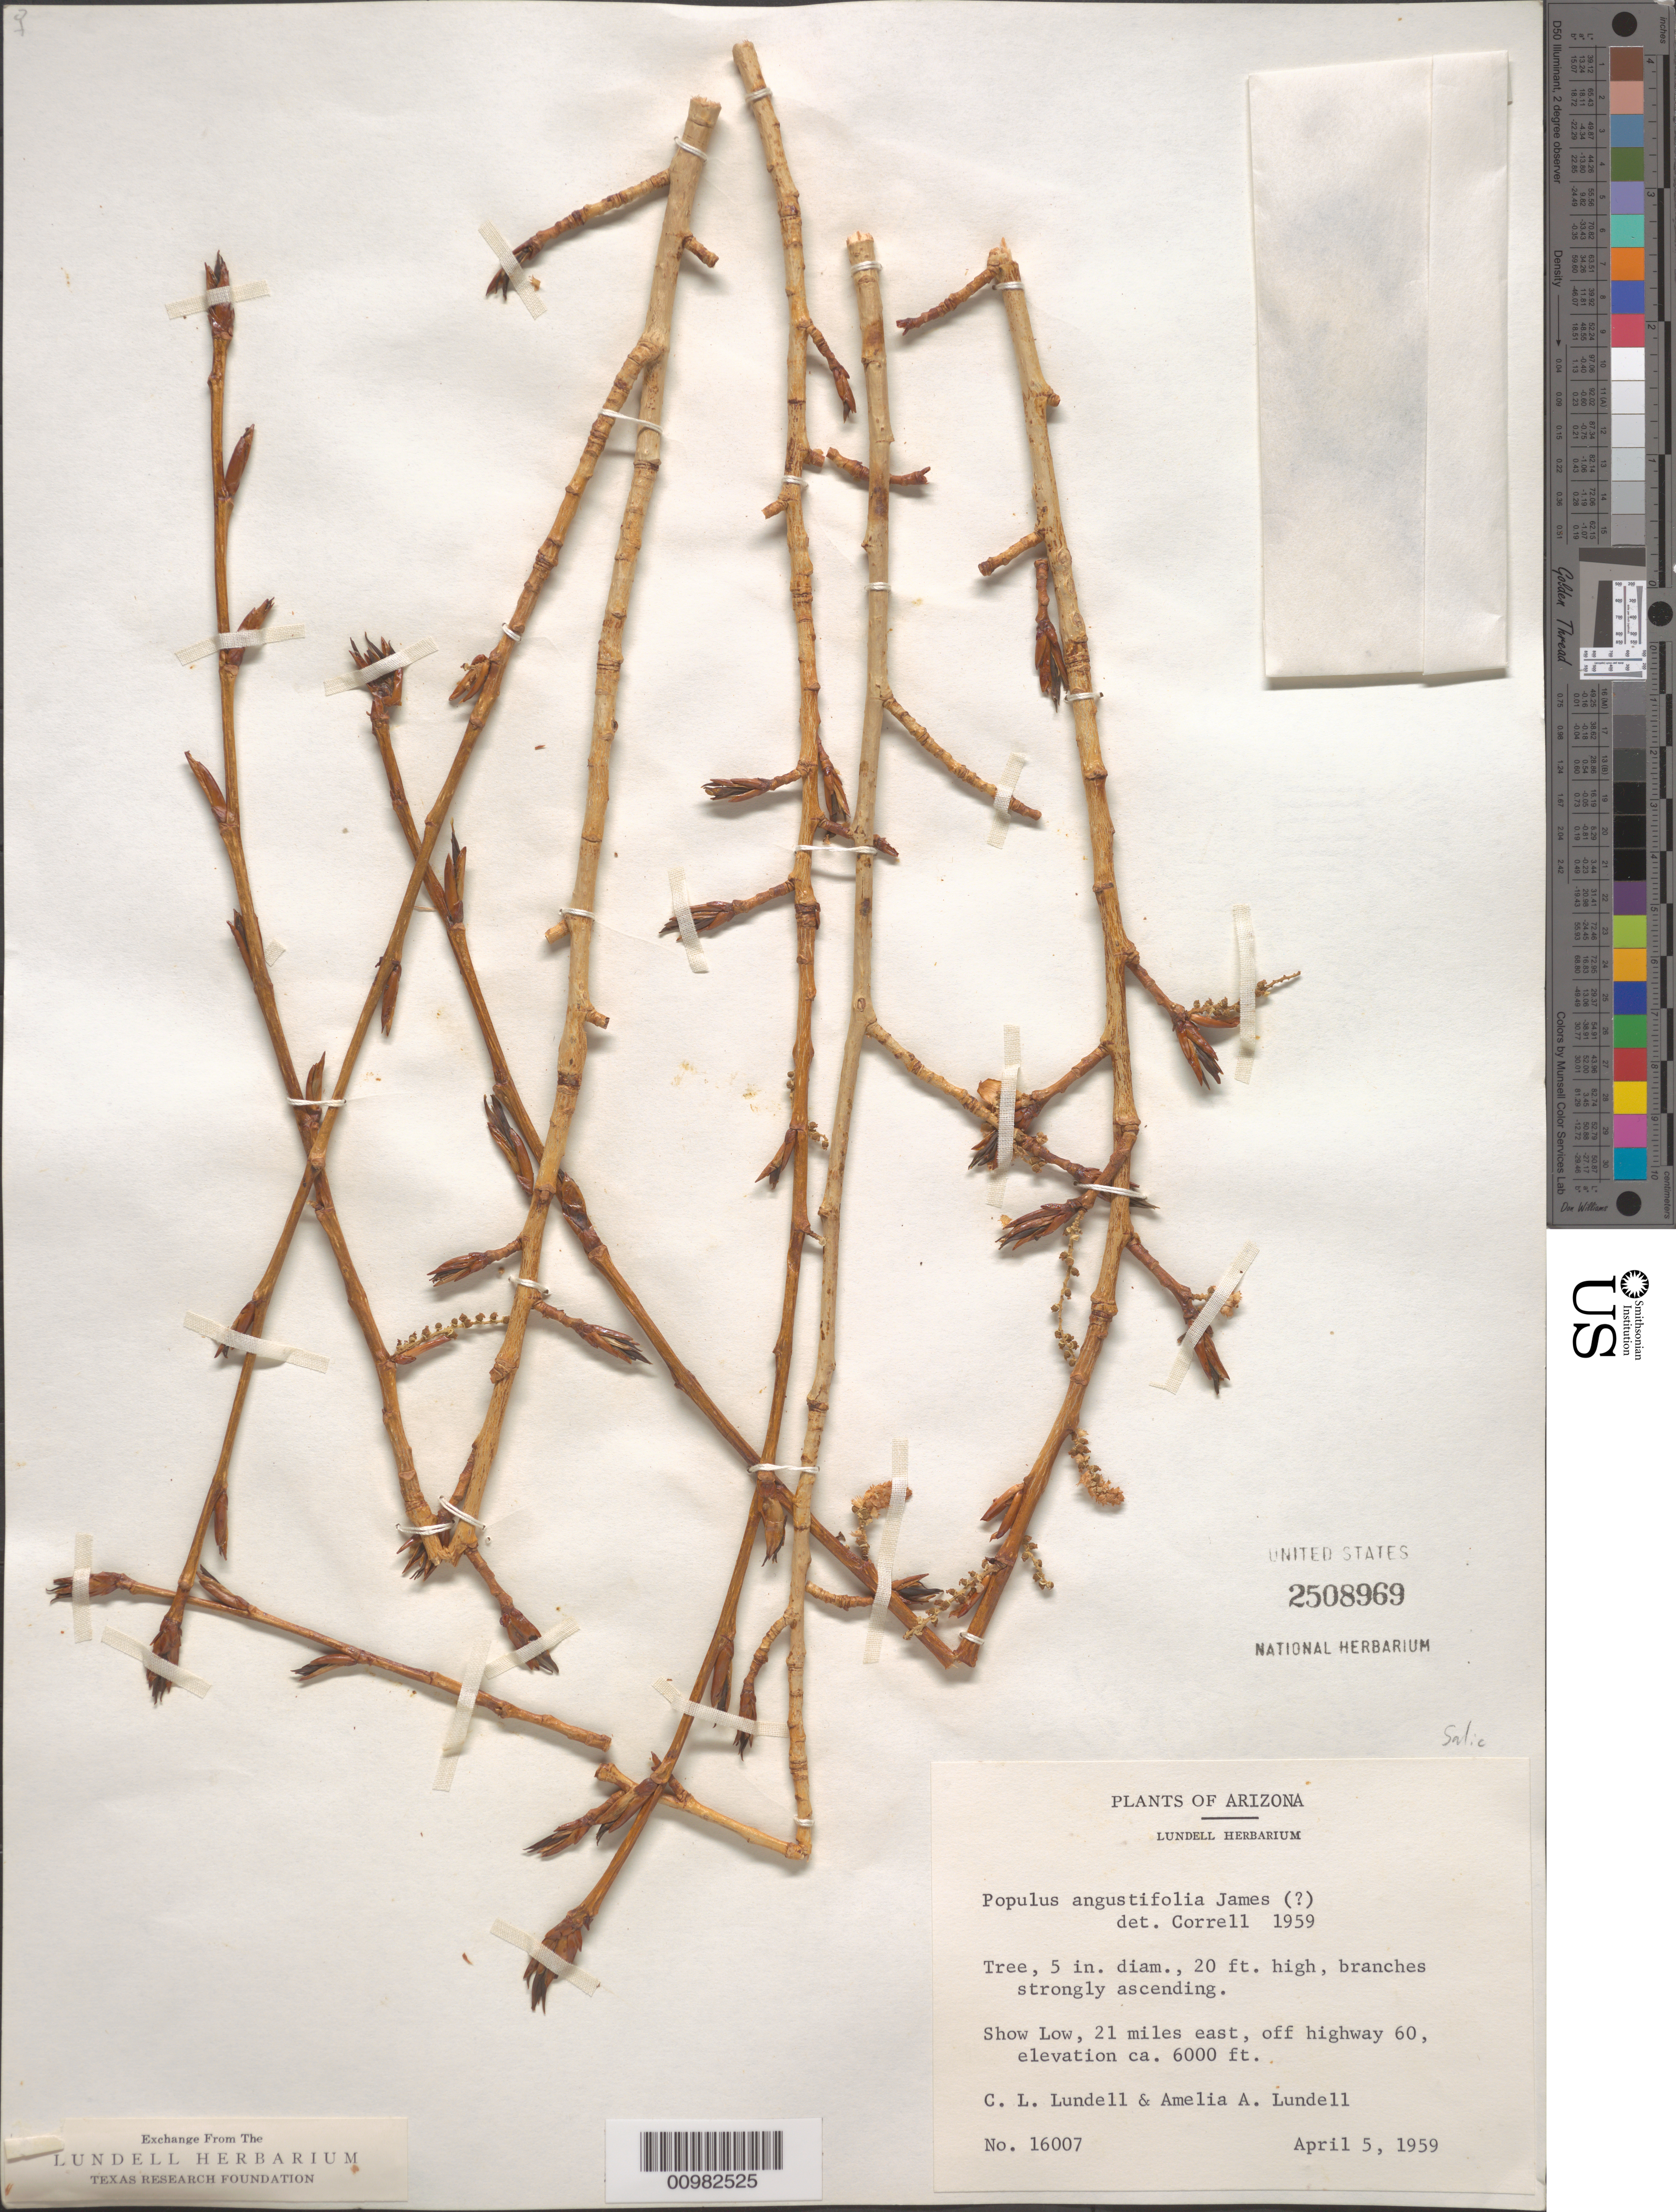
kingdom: Plantae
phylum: Tracheophyta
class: Magnoliopsida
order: Malpighiales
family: Salicaceae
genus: Populus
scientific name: Populus angustifolia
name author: E. James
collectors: C. L. Lundell & A. A. Lundell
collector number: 16007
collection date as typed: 05 Apr 1959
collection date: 1959-04-05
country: United States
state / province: Arizona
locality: Show low, 21 miles east, off highway 60.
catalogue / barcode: US 2508969